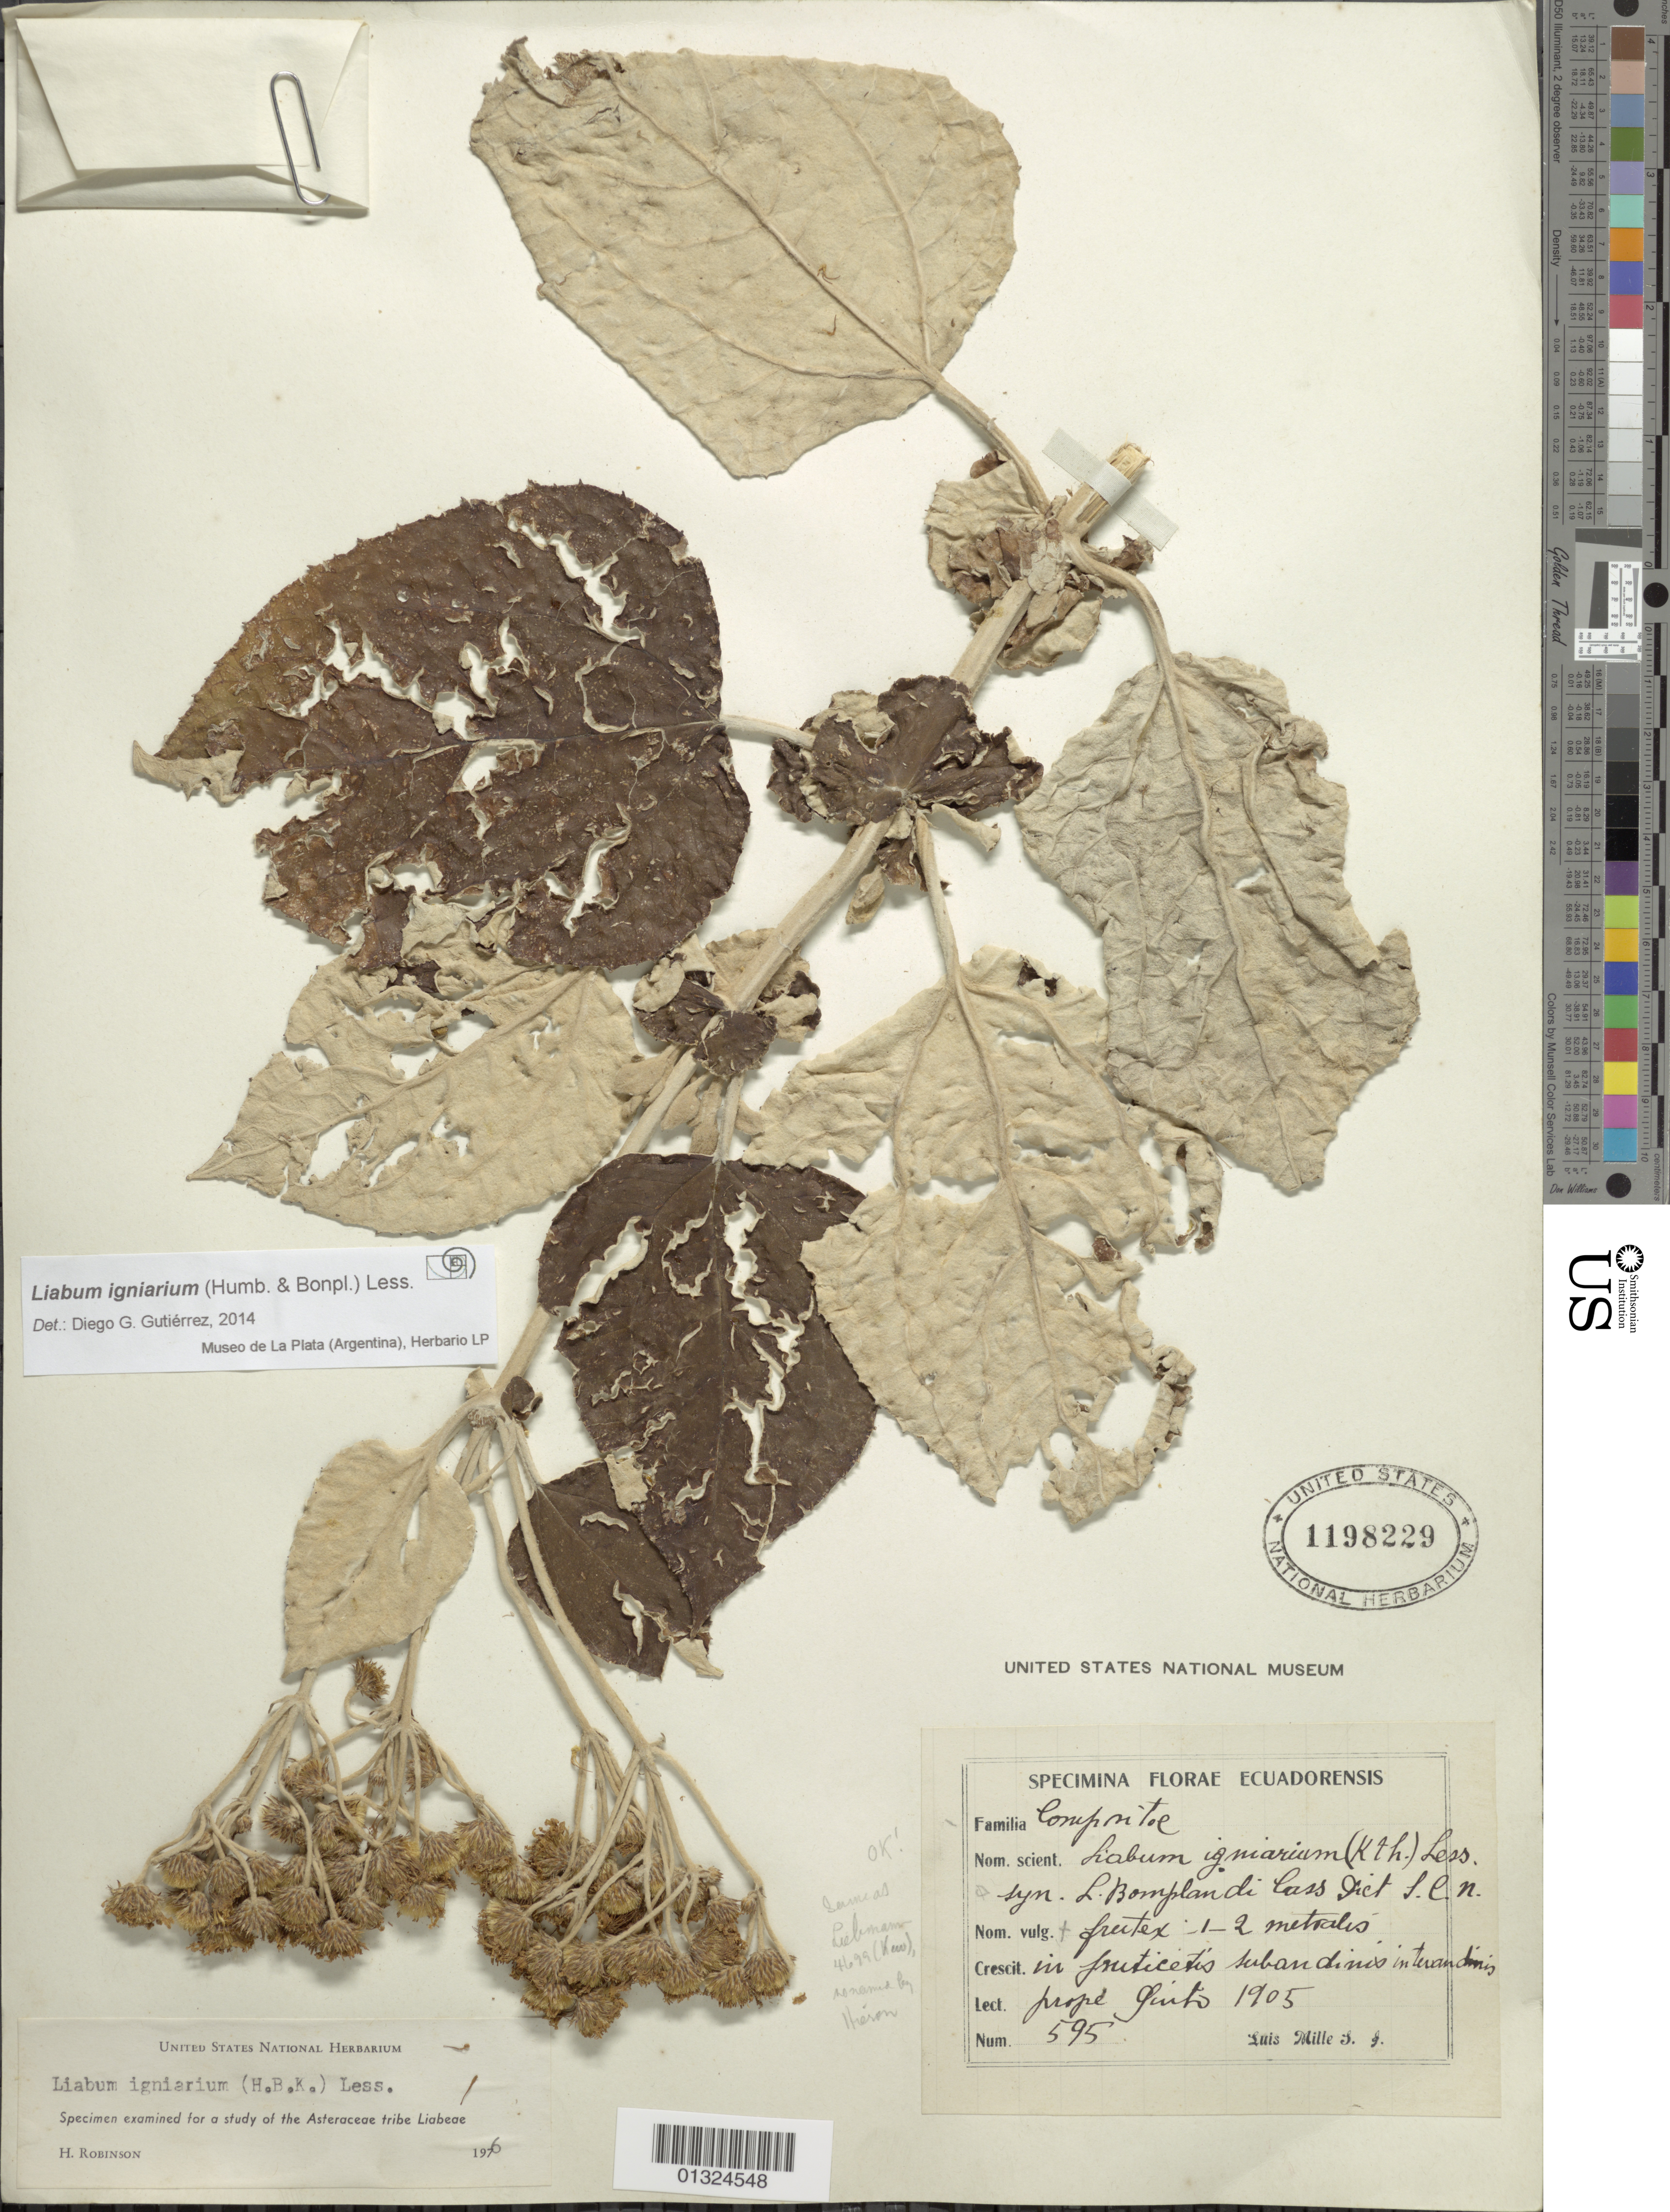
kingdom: Plantae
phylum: Tracheophyta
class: Magnoliopsida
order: Asterales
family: Asteraceae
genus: Liabum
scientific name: Liabum igniarium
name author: Less.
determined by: Gutierrez, D. G.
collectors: L. Mille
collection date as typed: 1905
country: Ecuador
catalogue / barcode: US 1198229